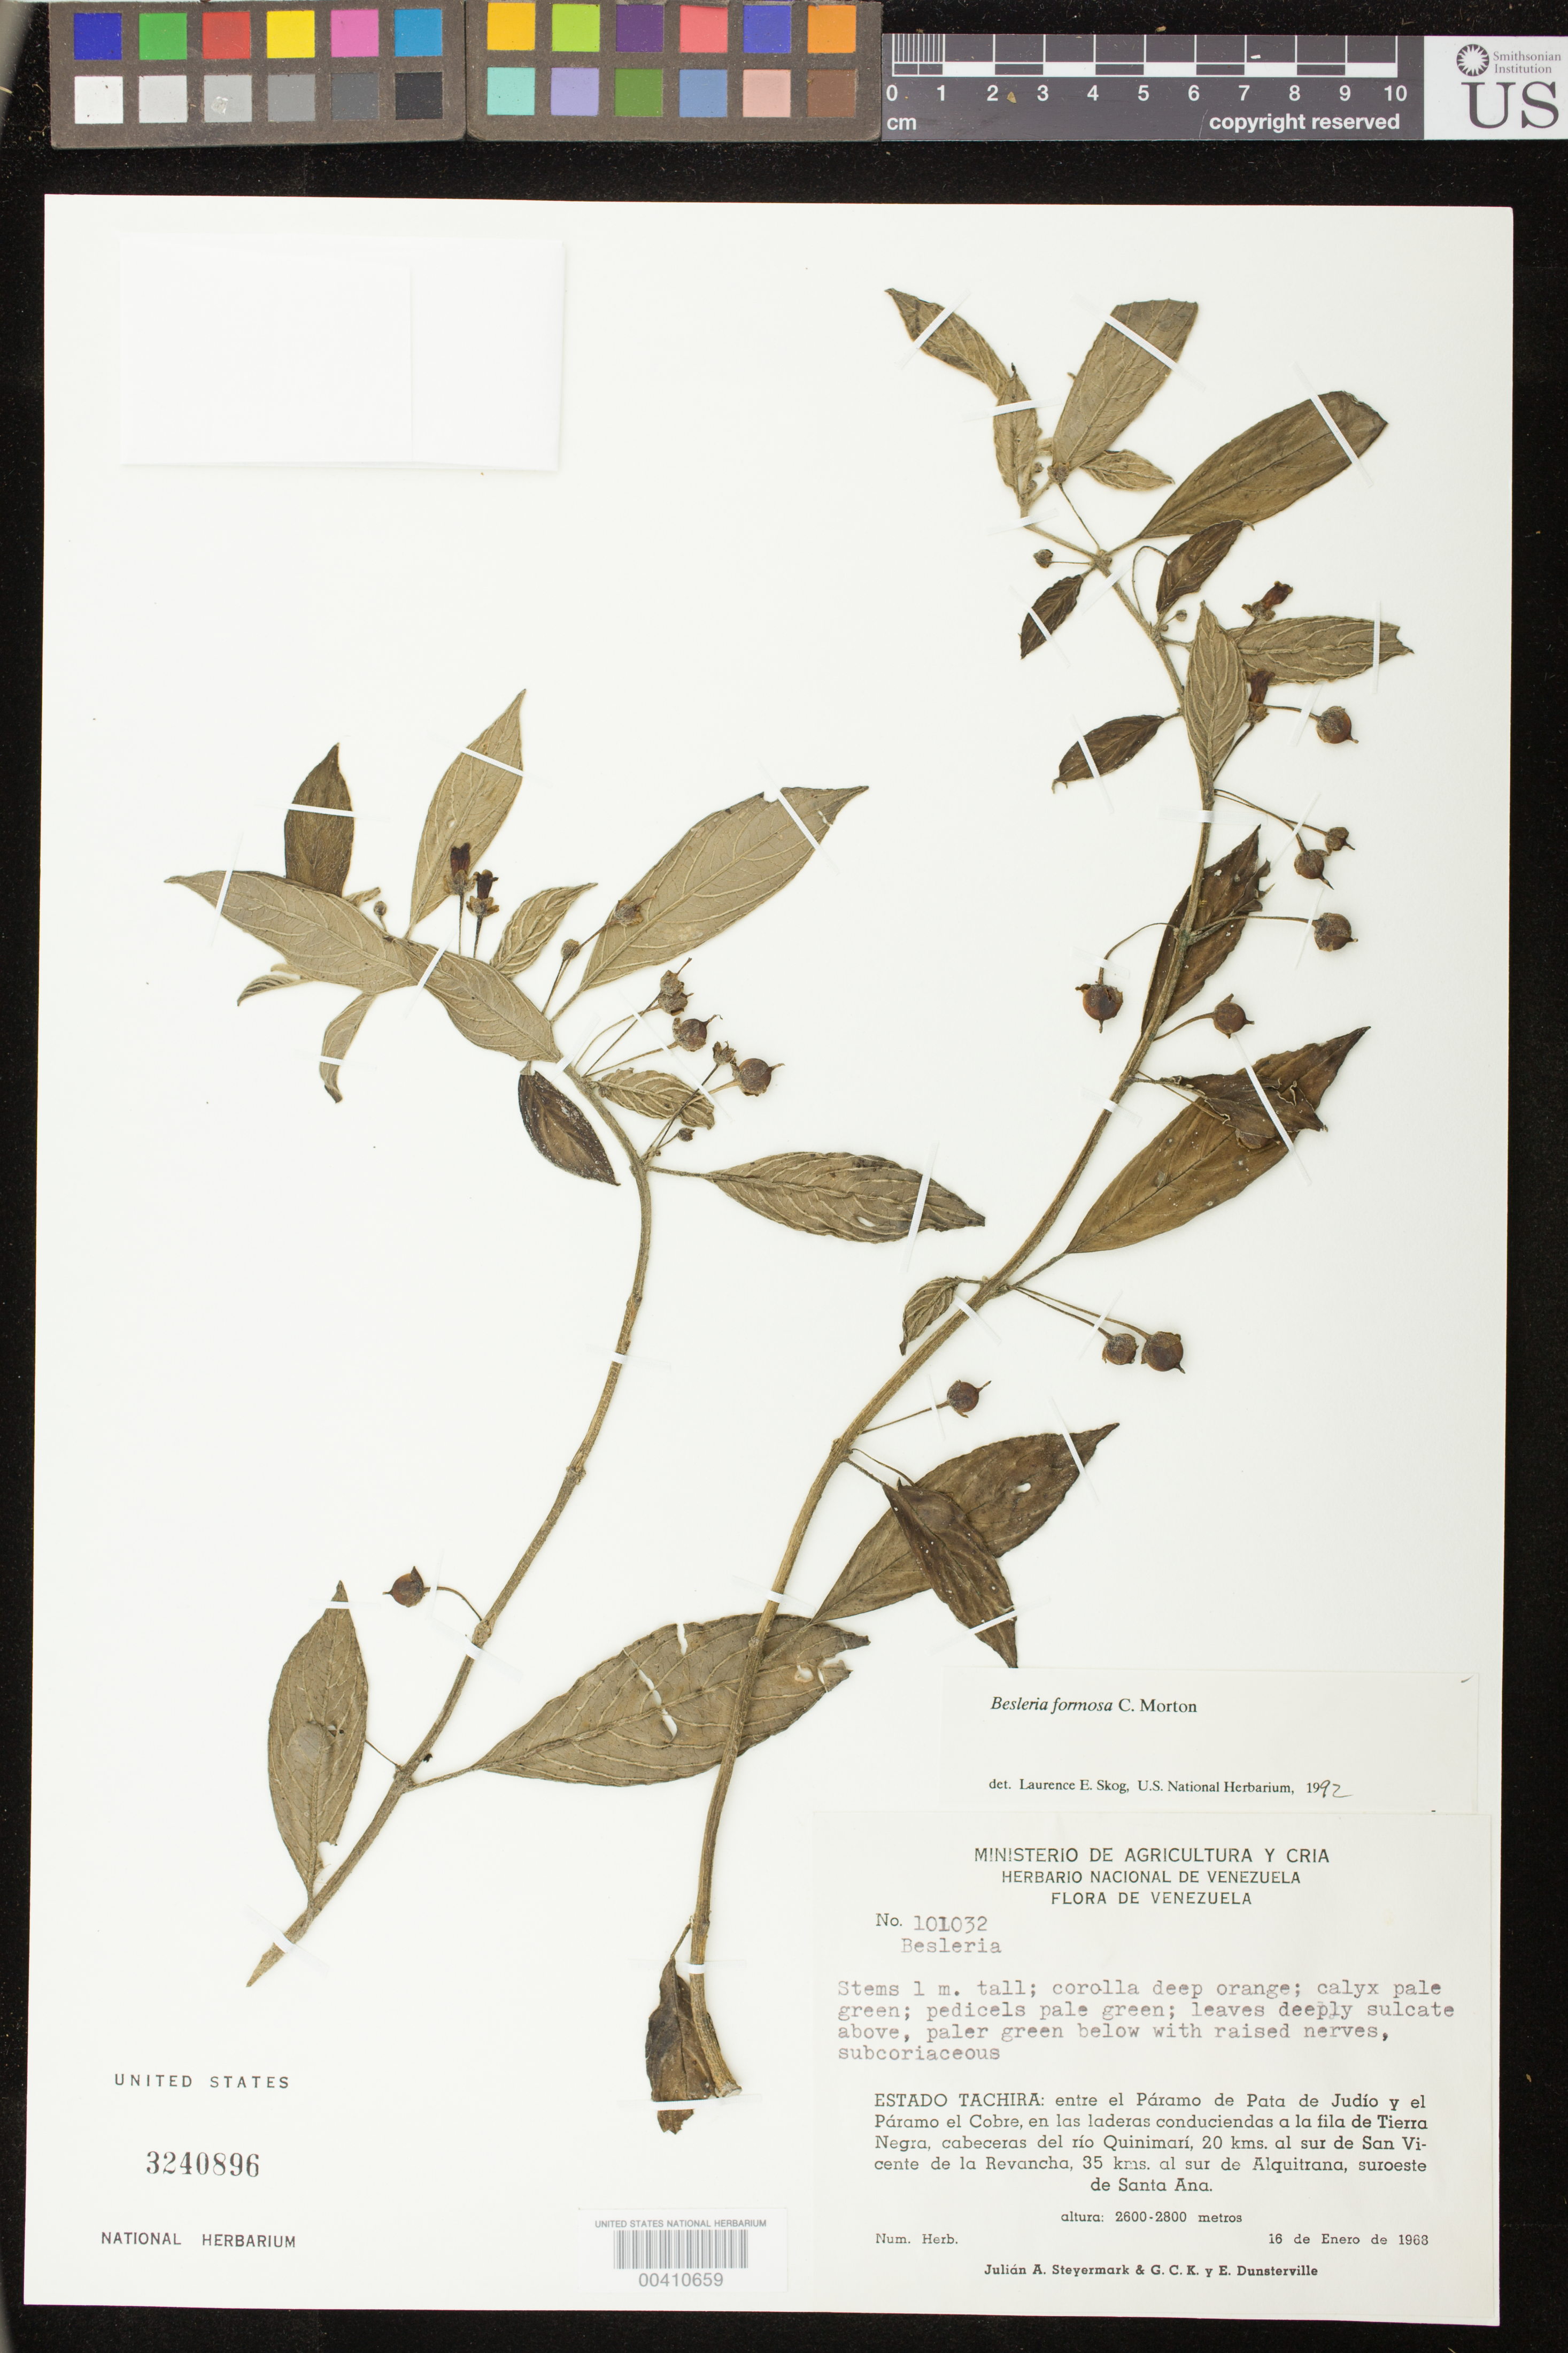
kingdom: Plantae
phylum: Tracheophyta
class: Magnoliopsida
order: Lamiales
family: Gesneriaceae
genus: Besleria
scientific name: Besleria formosa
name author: C.V. Morton in Standl.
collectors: J. Steyermark, G. C. K. Dunsterville & E. Dunsterville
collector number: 101032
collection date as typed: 16 Jan 1968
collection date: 1968-01-16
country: Venezuela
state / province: Táchira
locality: Paramo El Cobre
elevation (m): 2600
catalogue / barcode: US 3240896